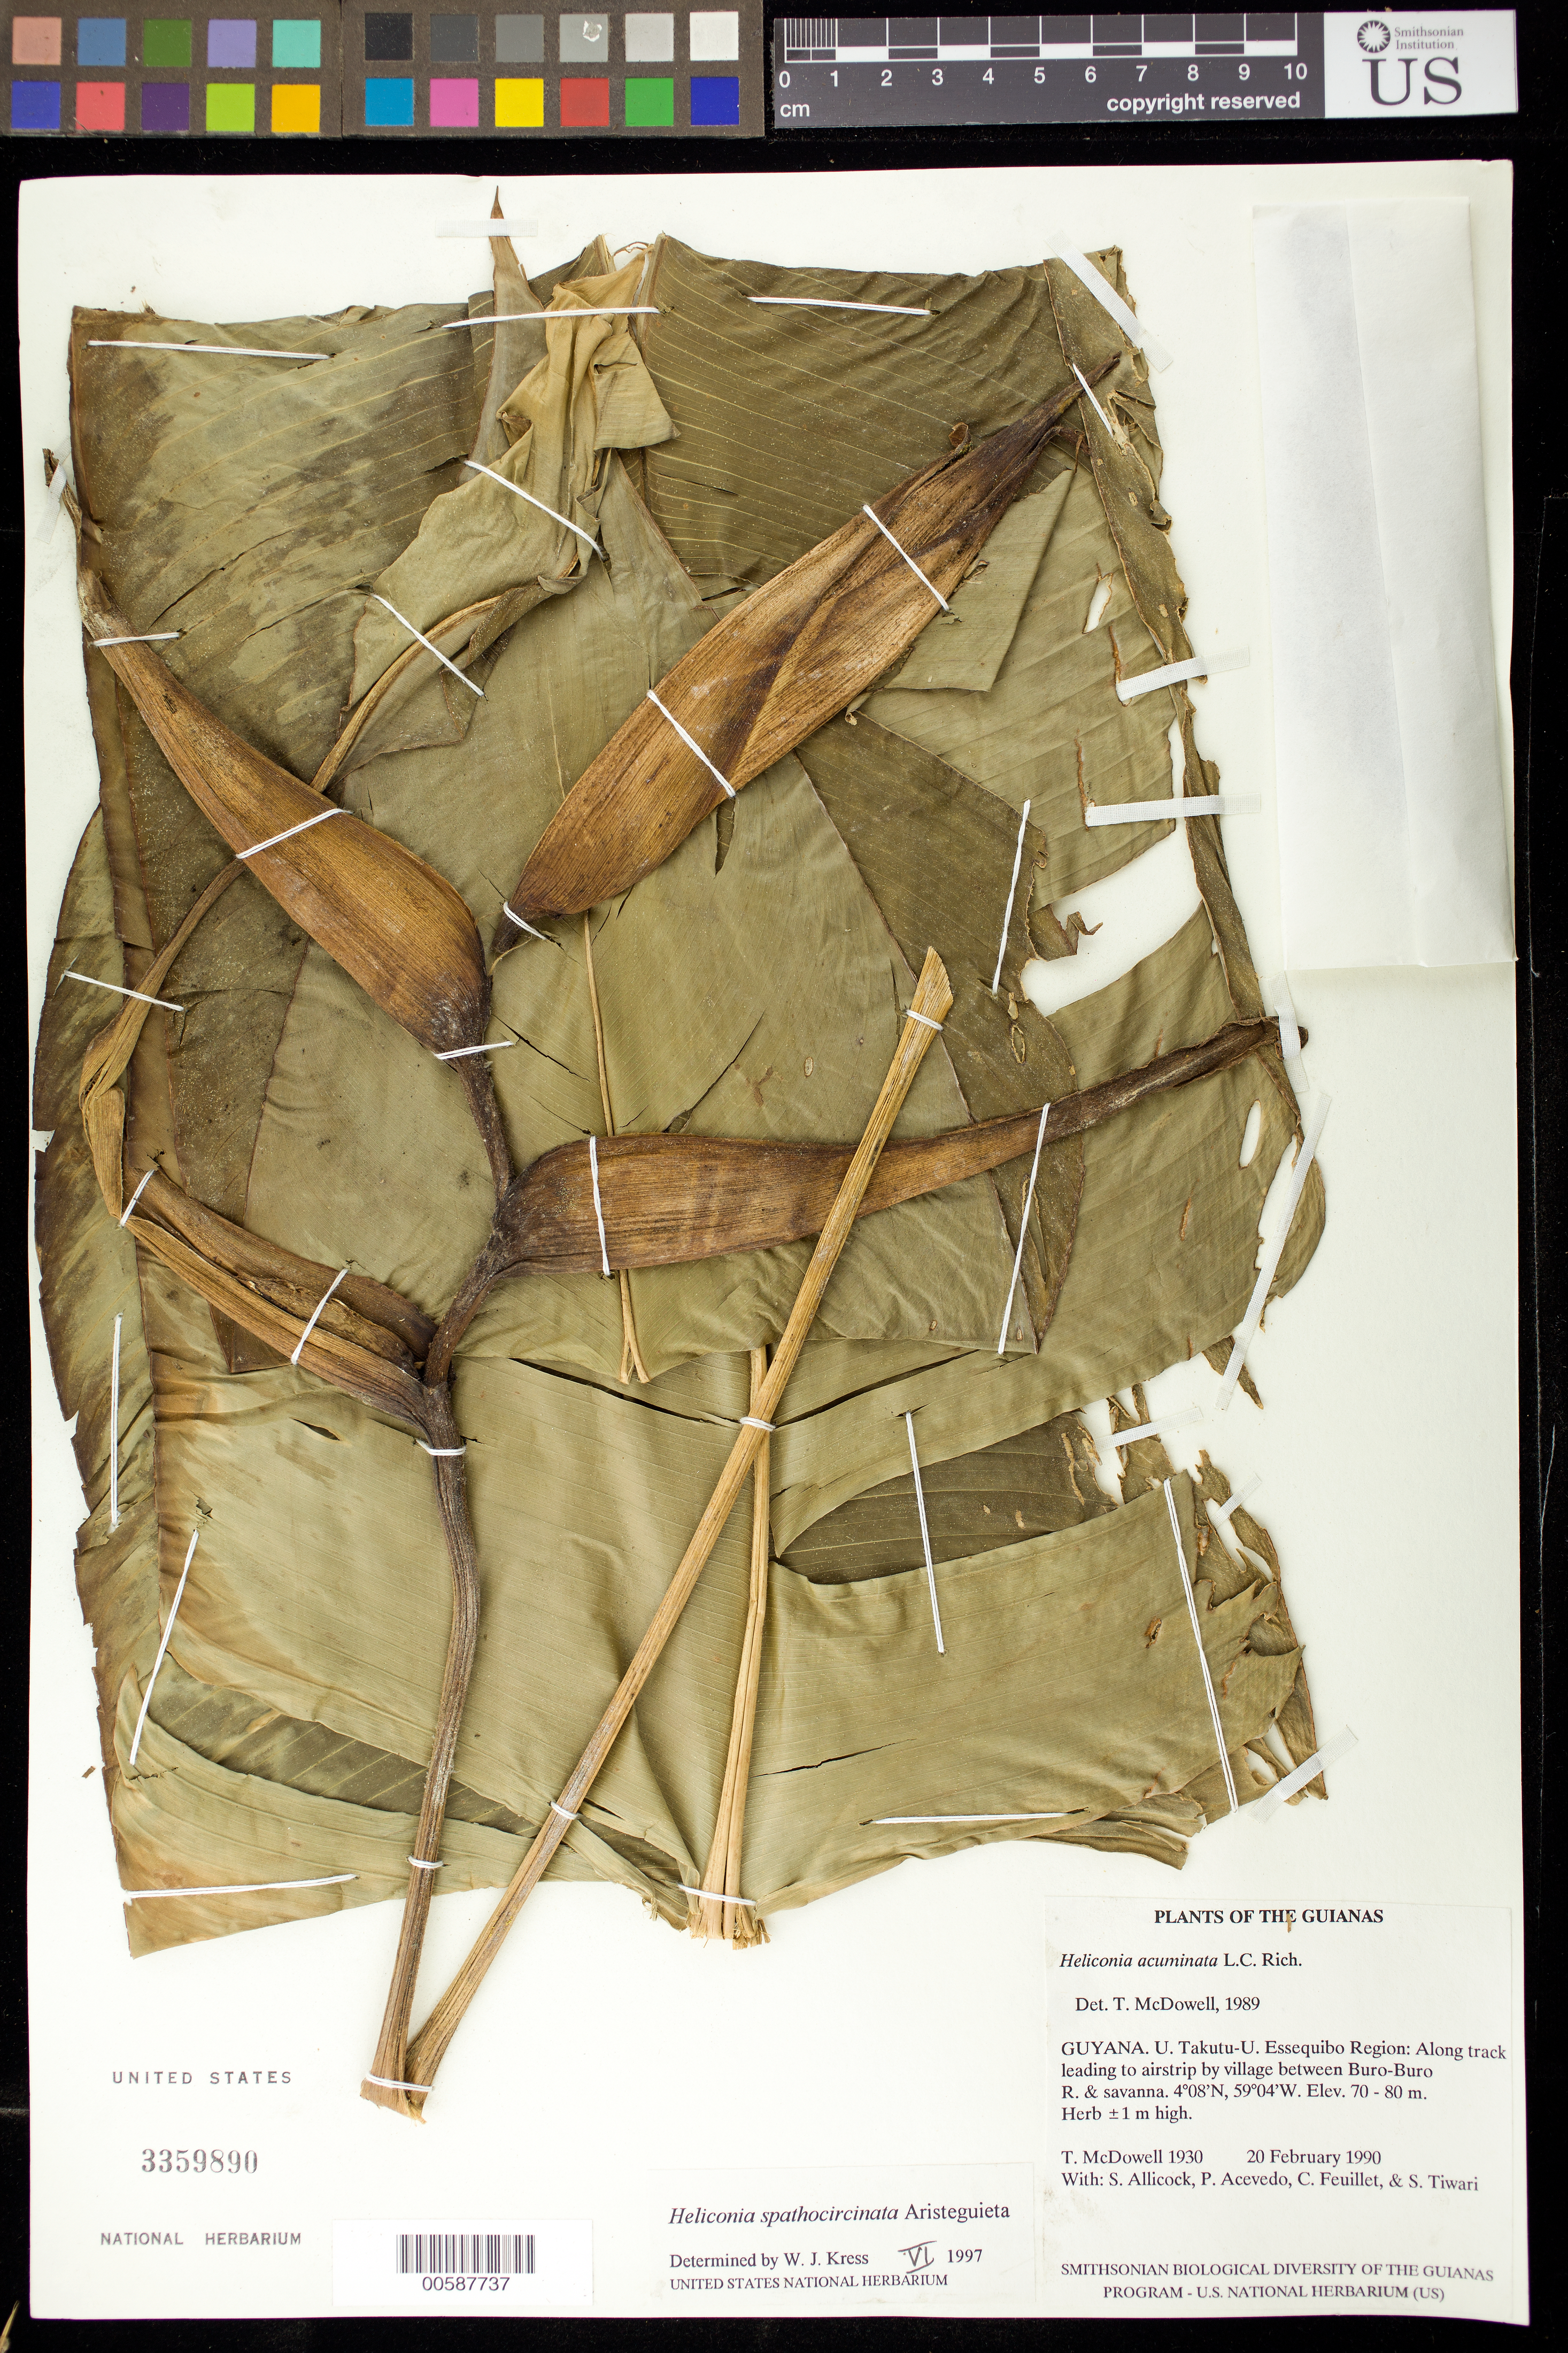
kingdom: Plantae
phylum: Tracheophyta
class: Liliopsida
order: Zingiberales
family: Heliconiaceae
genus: Heliconia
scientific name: Heliconia bihai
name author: (L.) L.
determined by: Kress, W. J., (US), Smithsonian Institution - National Museum of Natural History (UNITED STATES)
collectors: T. McDowell, S. Allicock, P. Acevedo-Rodr., C. Feuillet & S. Tiwari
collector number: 1931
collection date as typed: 20 February 1990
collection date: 1990-02-20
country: Guyana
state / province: U. Takutu-U. Essequibo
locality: Along track leading to airstrip by Surama Village, between Buro-Buro River and savanna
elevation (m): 70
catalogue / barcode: US 3359890-2